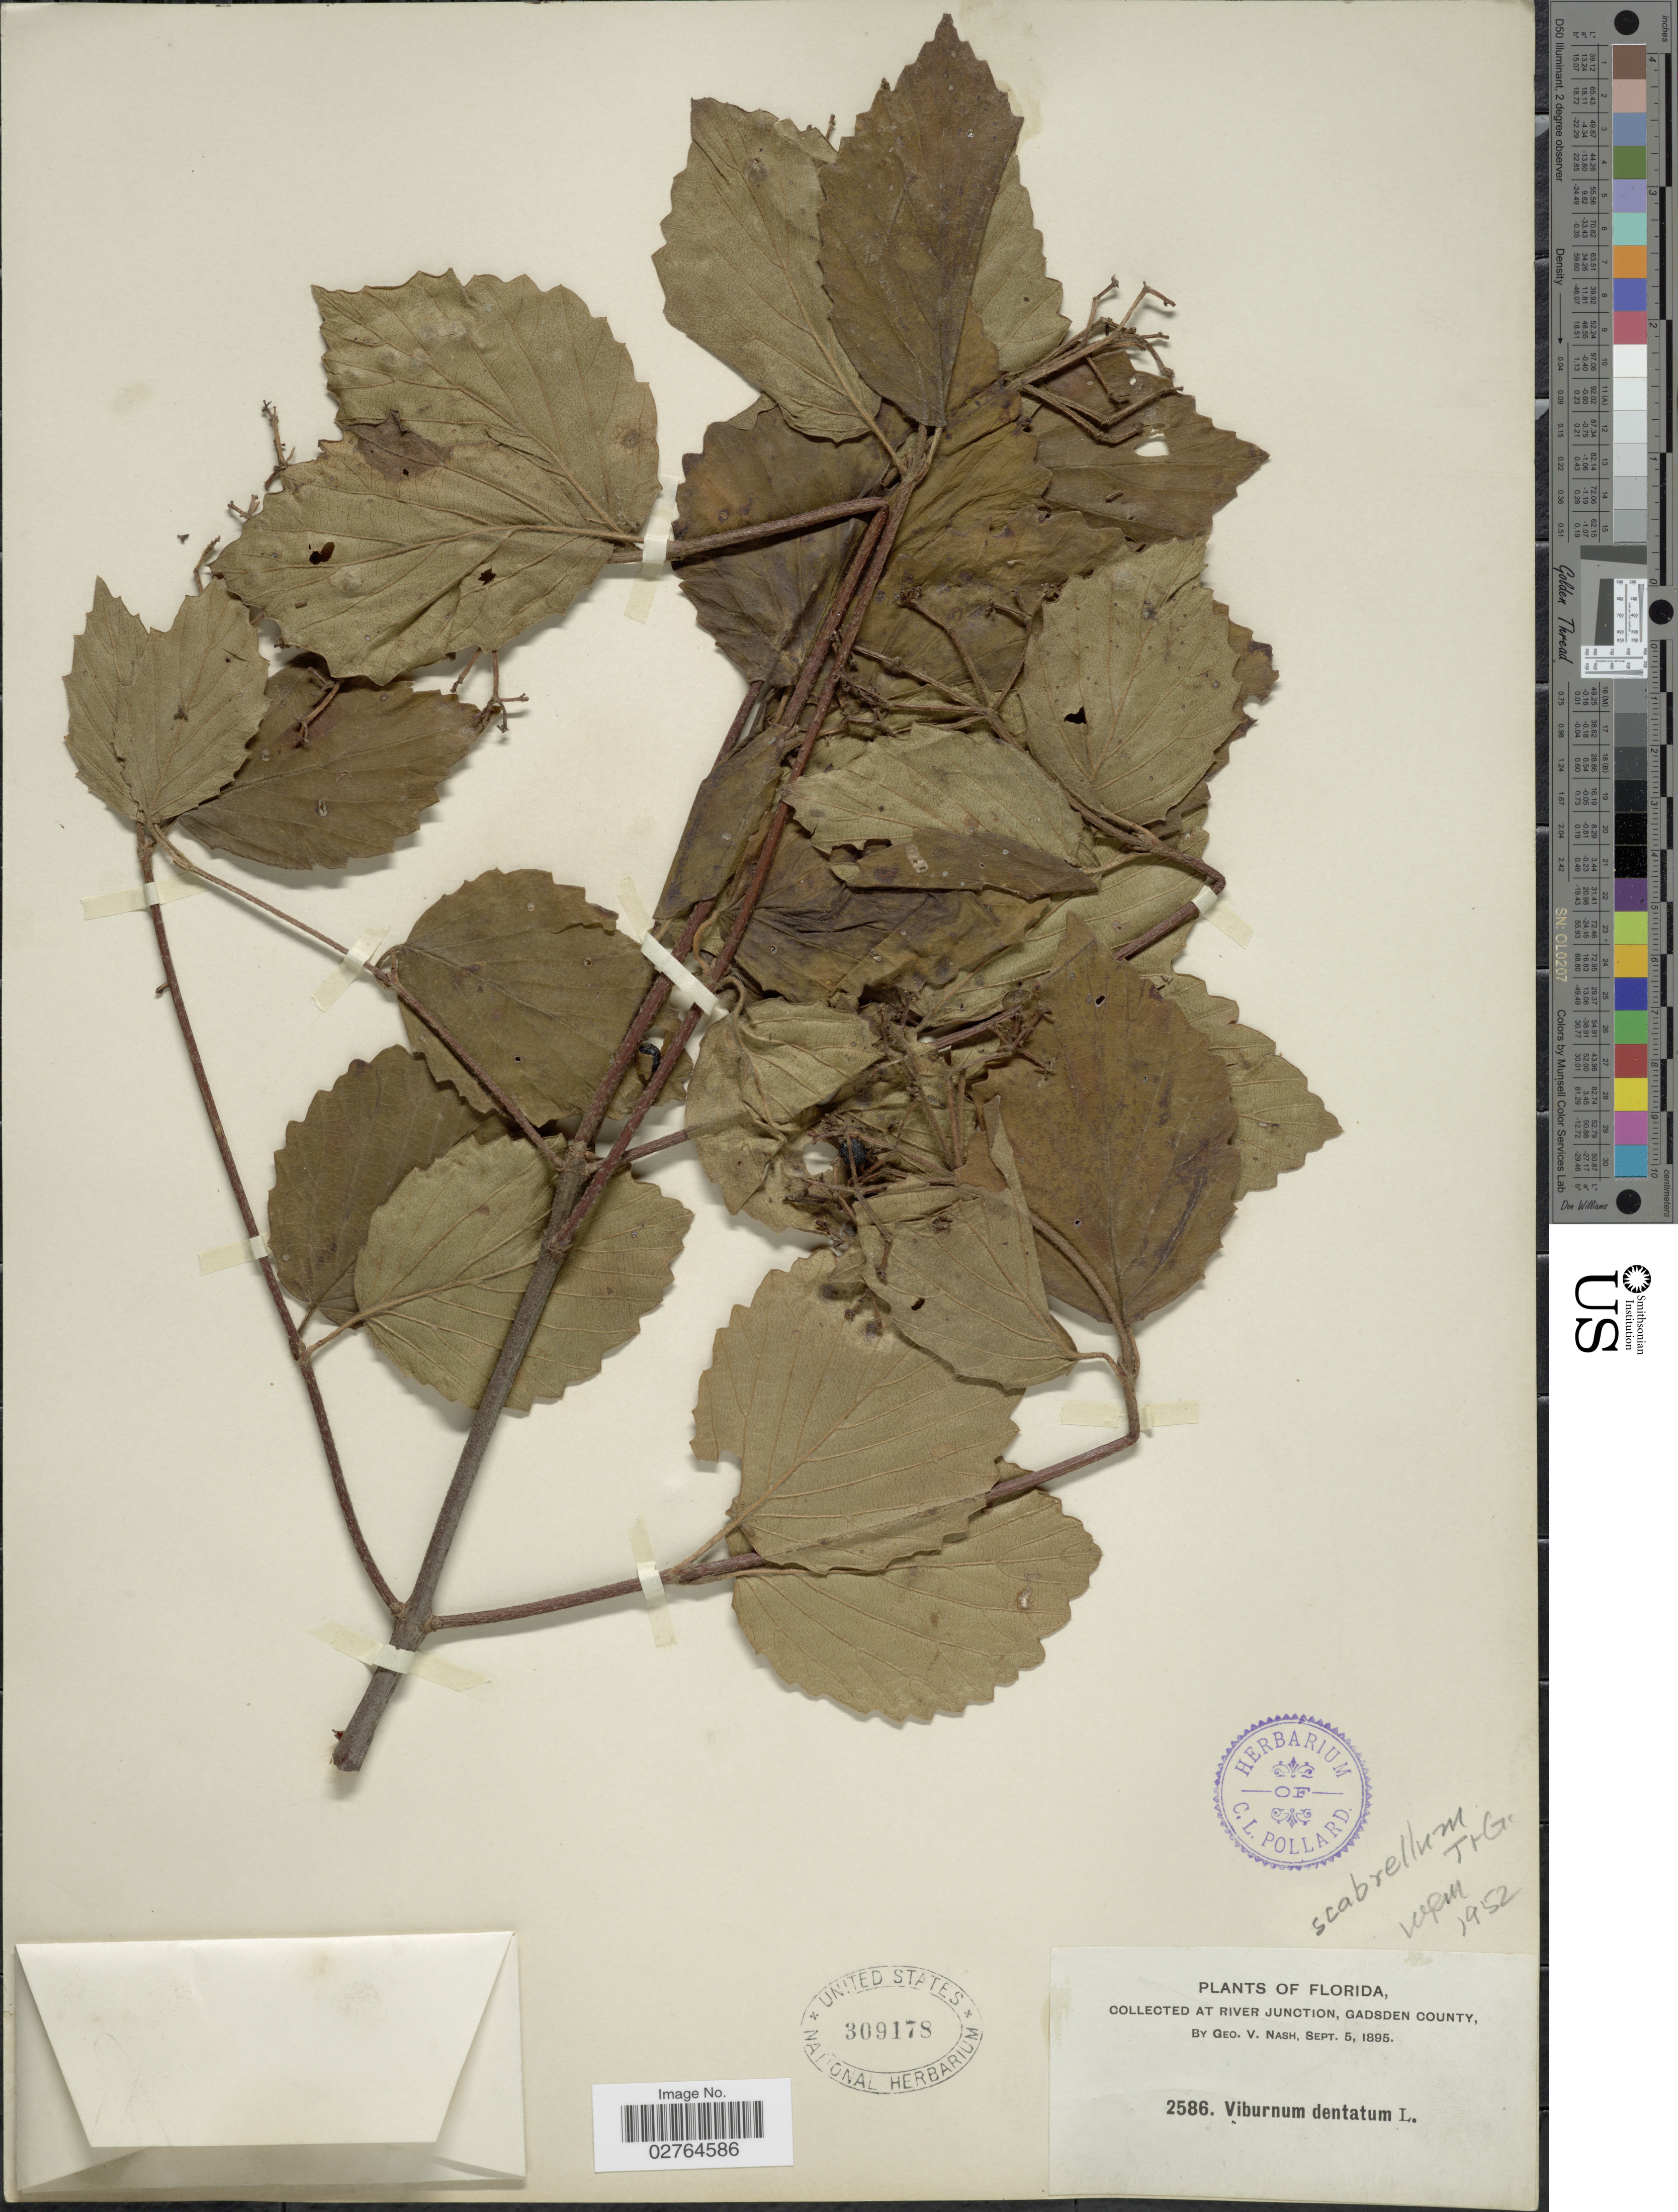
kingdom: Plantae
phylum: Tracheophyta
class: Magnoliopsida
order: Dipsacales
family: Viburnaceae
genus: Viburnum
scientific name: Viburnum semitomentosum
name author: (Michx.) Rehder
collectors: G. V. Nash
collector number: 2586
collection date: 1895-09-05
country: United States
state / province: Florida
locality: At River Junction, Gadsden County.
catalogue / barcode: US 309178